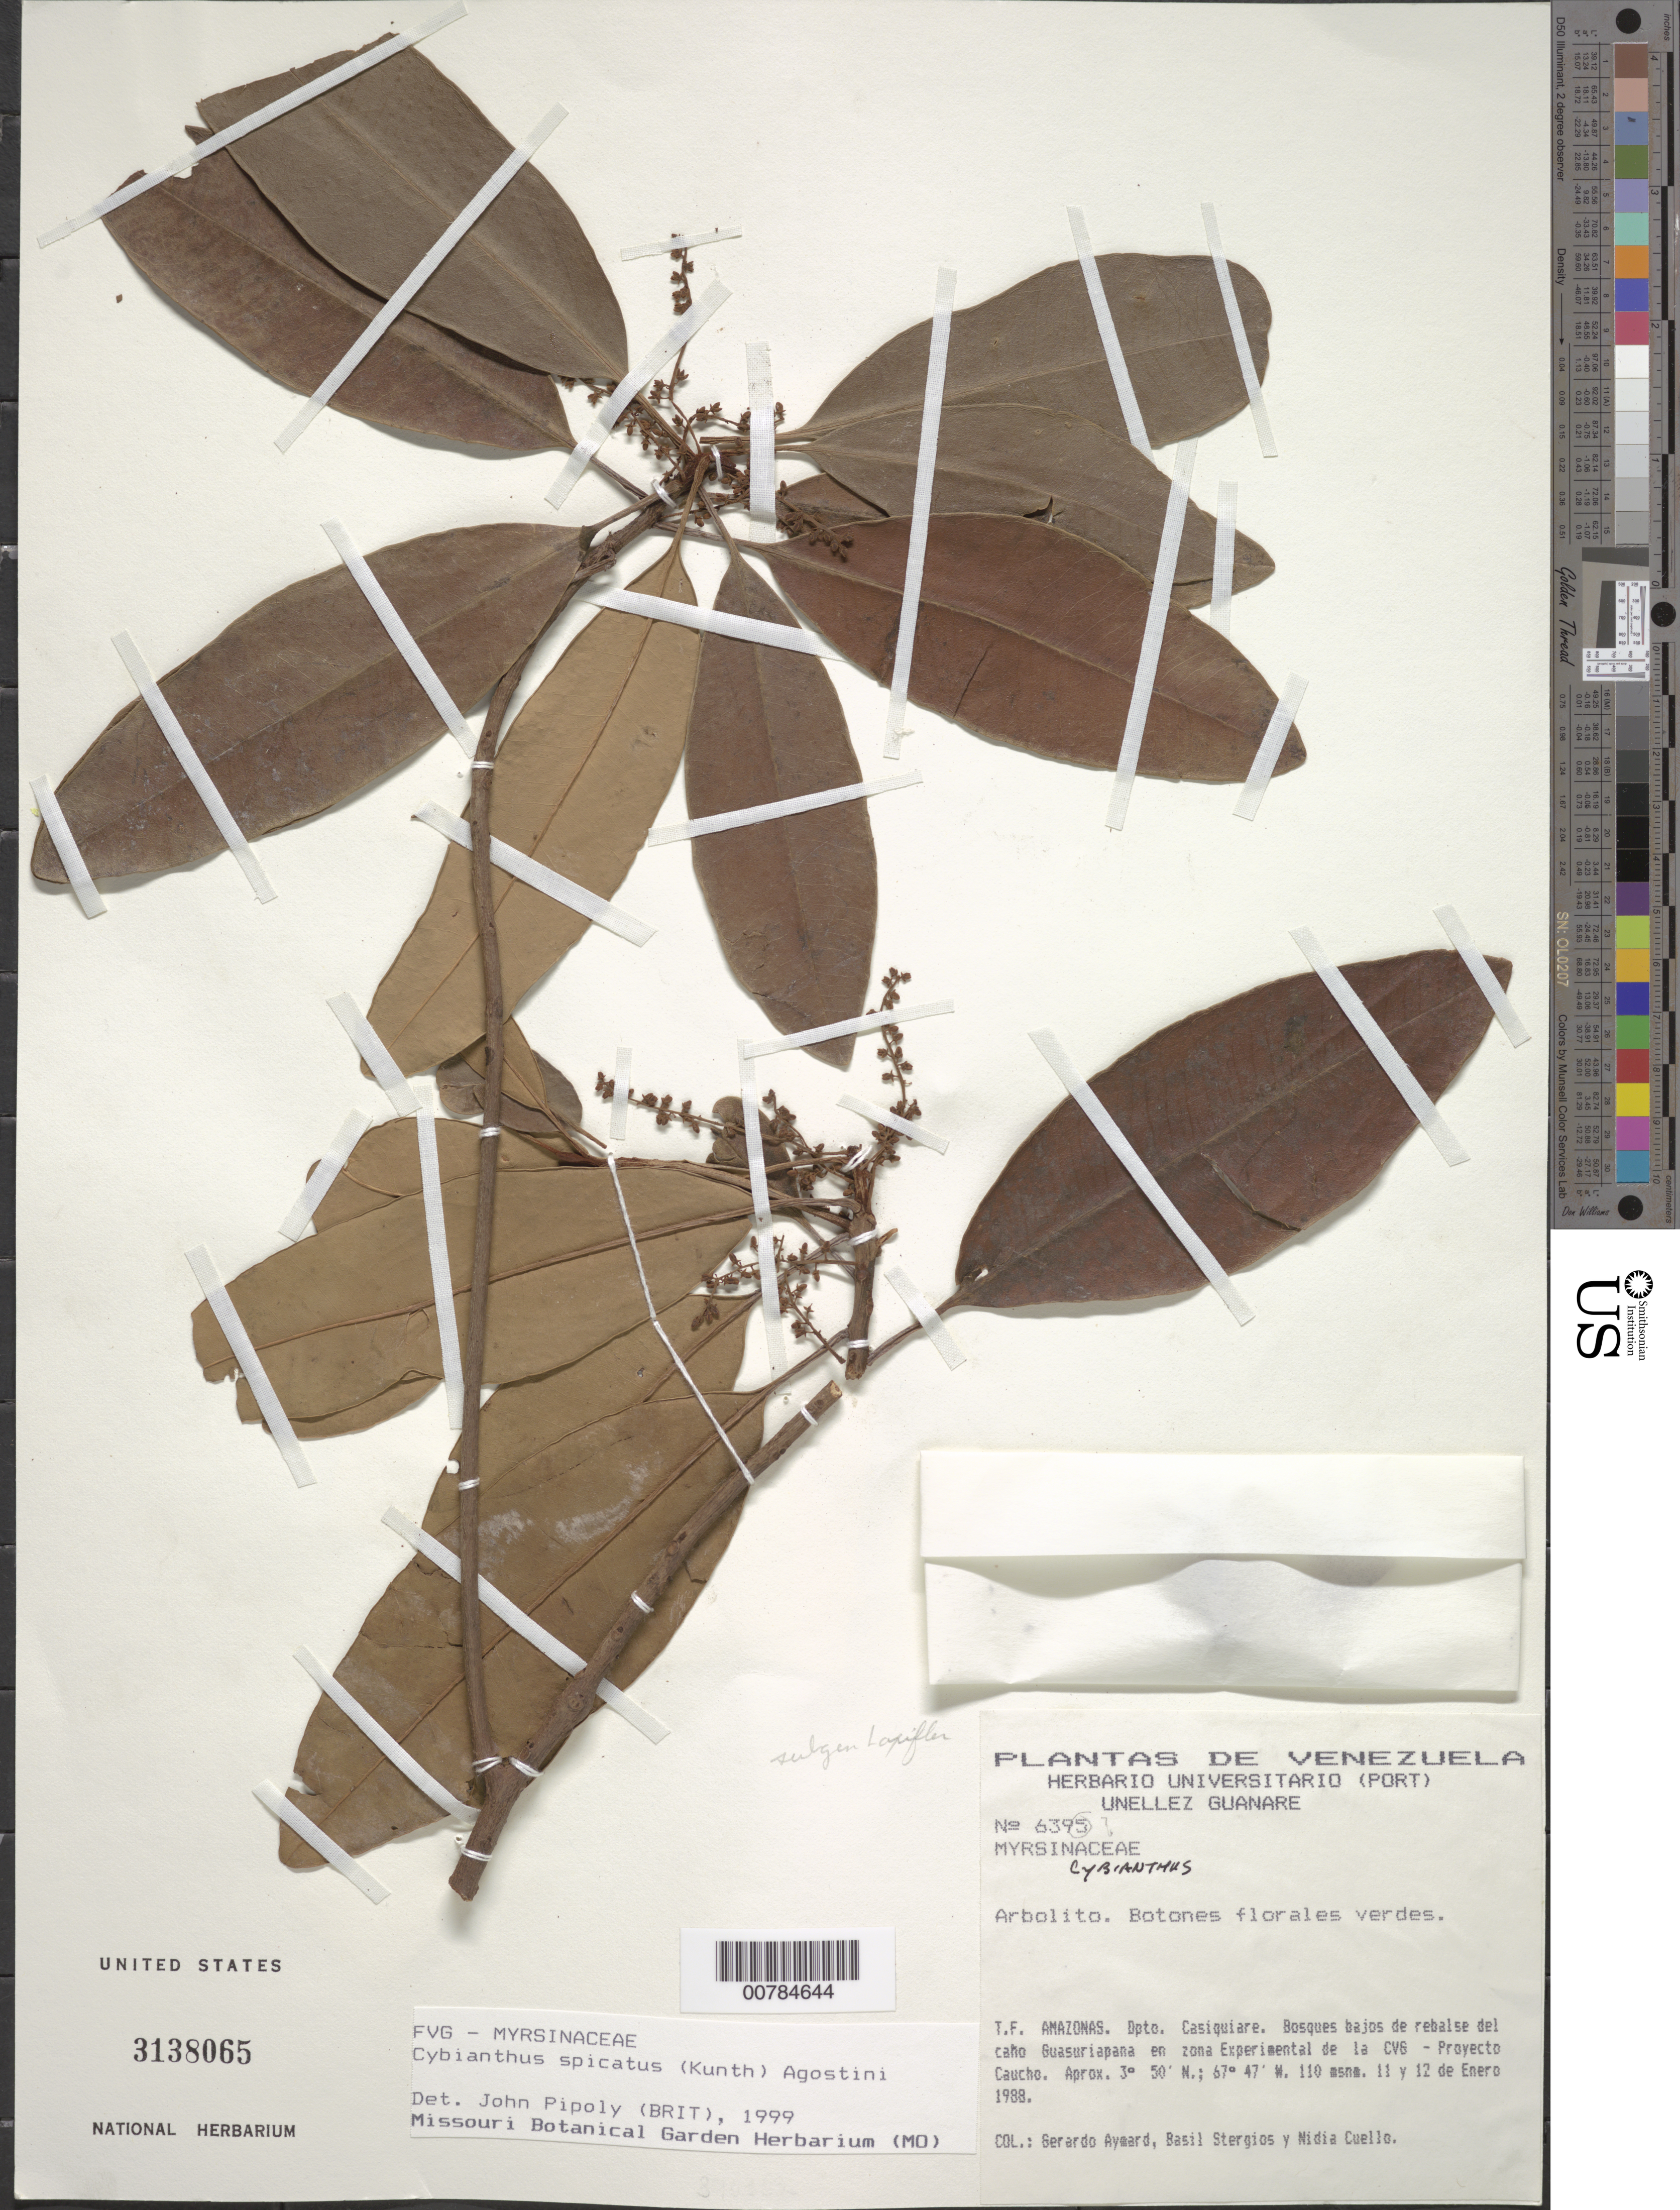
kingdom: Plantae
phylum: Tracheophyta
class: Magnoliopsida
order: Ericales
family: Primulaceae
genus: Cybianthus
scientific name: Cybianthus spicatus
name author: (Kunth) G. Agostini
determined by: Pipoly, J. J., III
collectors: G. A. Aymard, B. G. Stergios & N. L. Cuello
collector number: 6395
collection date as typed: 11-Jan-88 to 12-Jan-88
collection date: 1988-01-11/1988-01-12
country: Venezuela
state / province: Amazonas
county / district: Casiquiare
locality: Caño Guasuriapana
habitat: Bosques bajos de reebalse del cano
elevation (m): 110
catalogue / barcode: US 3138065